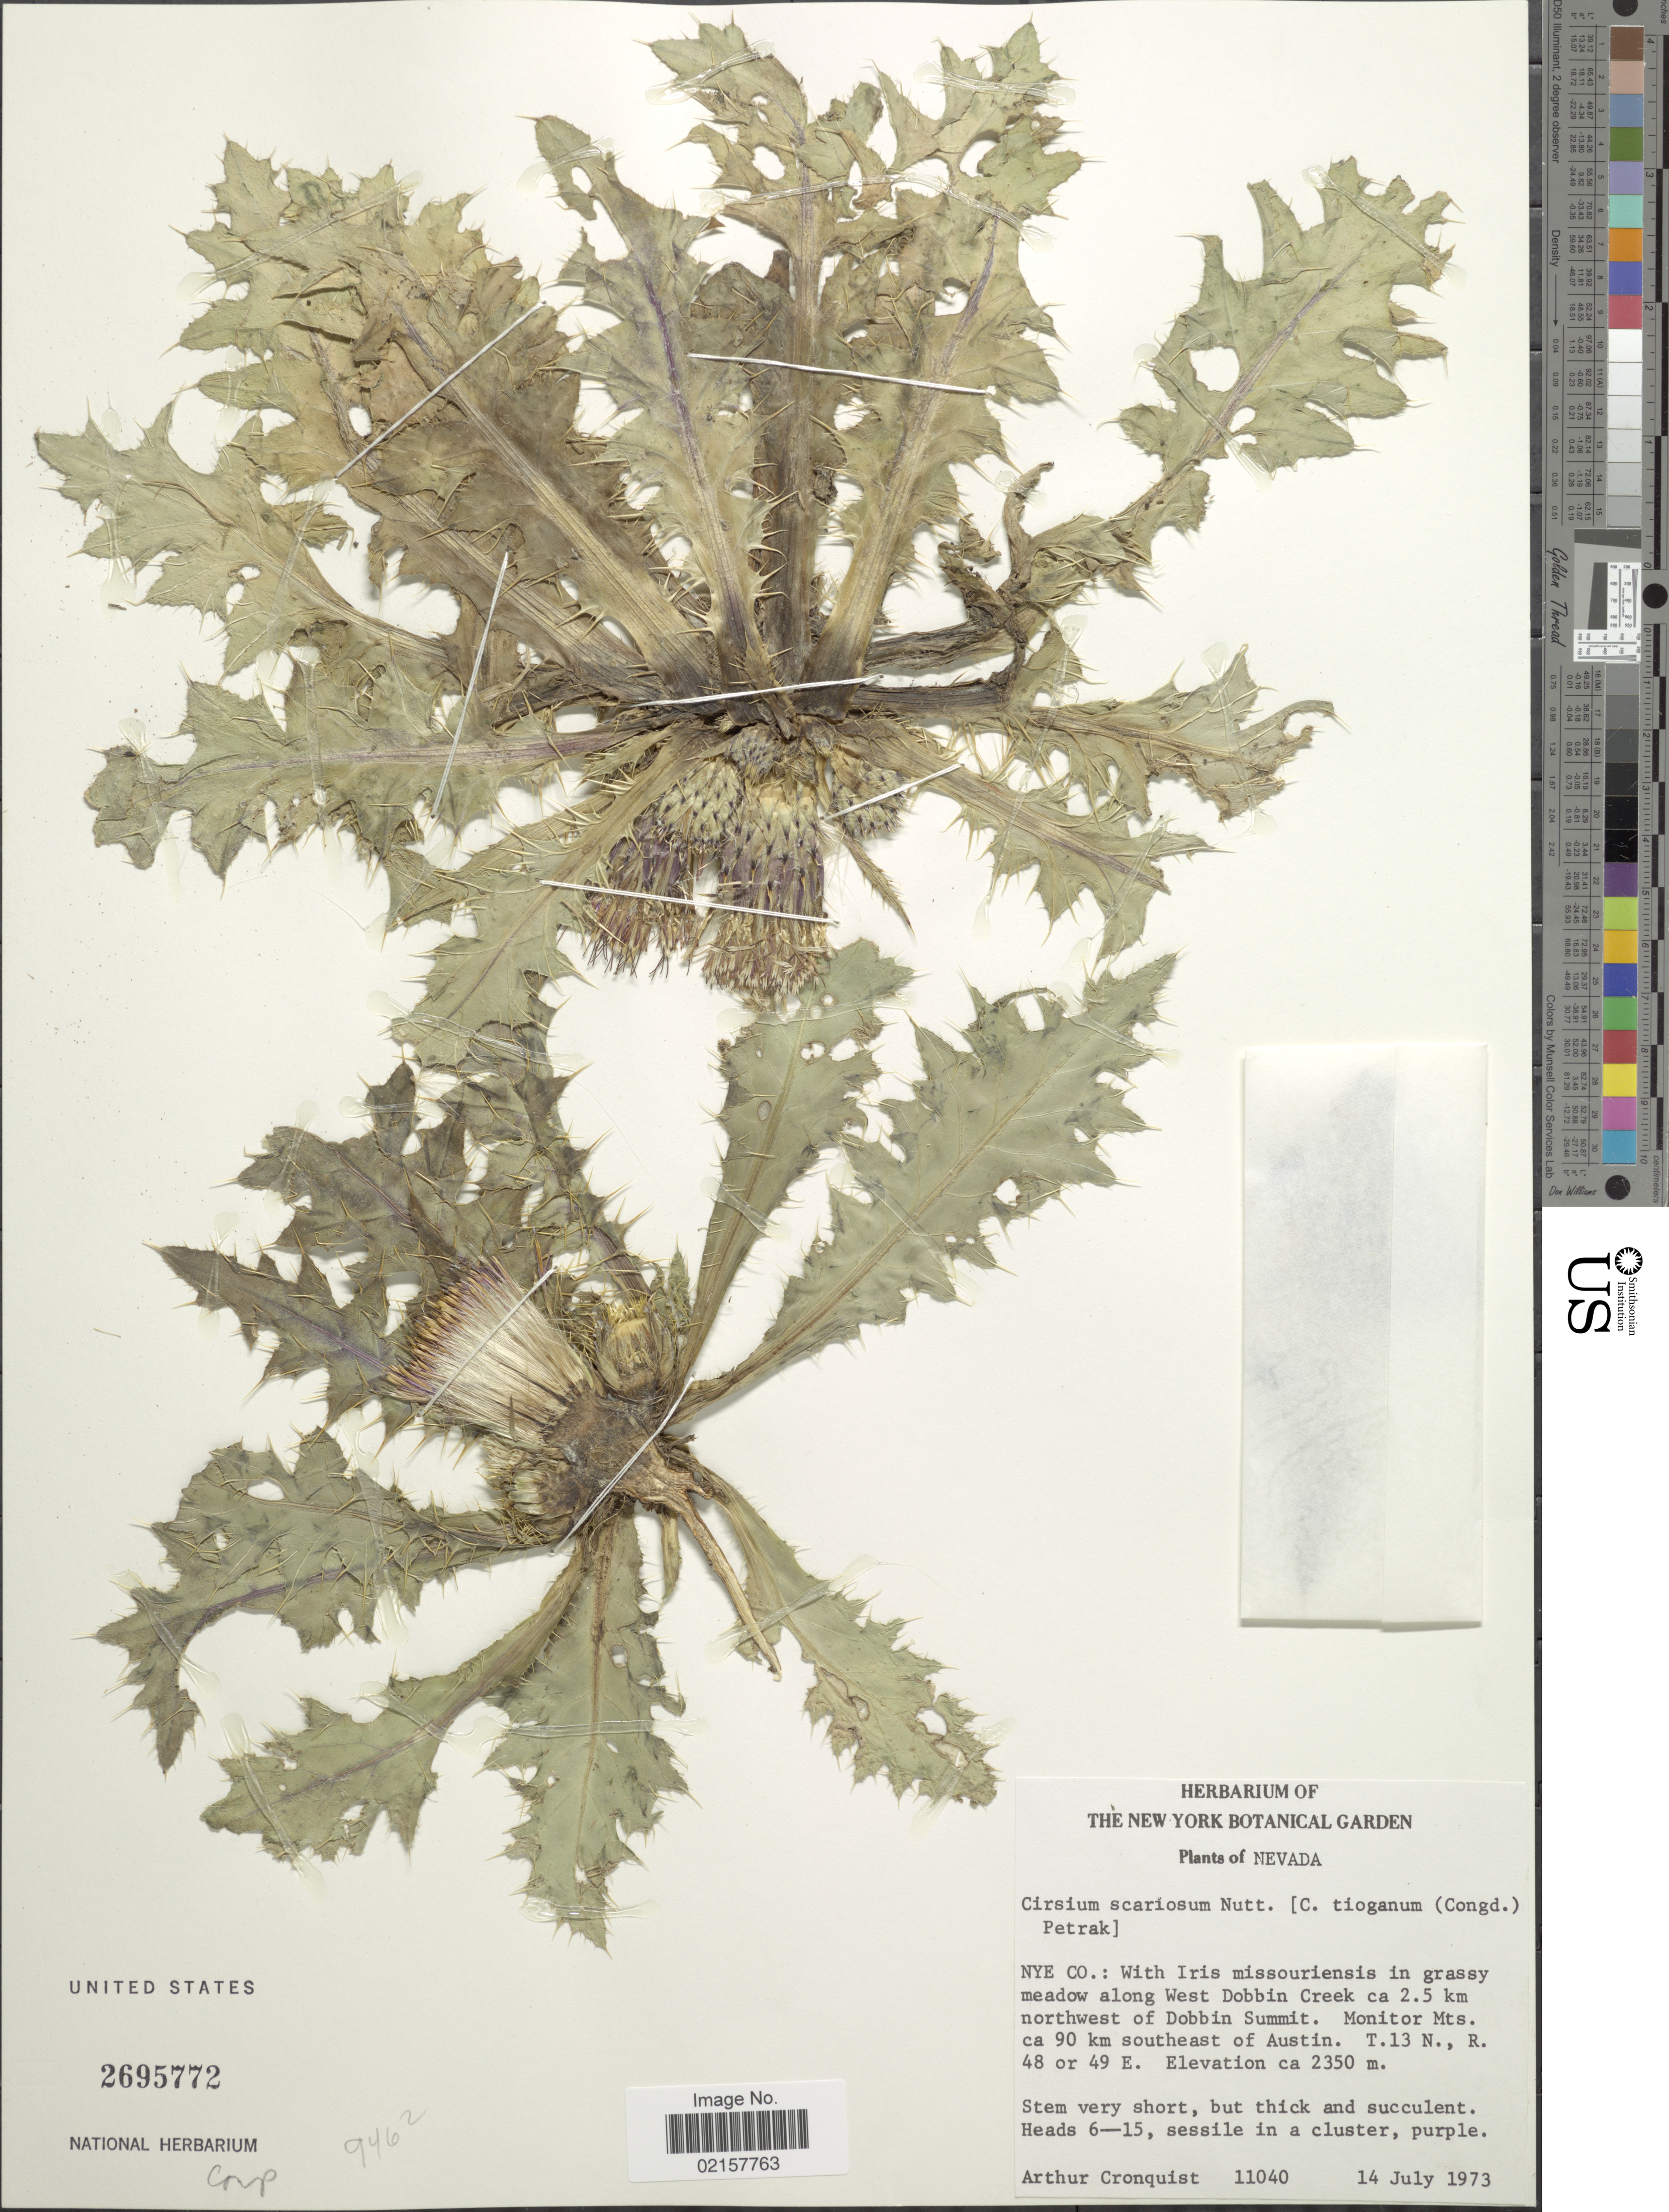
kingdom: Plantae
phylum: Tracheophyta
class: Magnoliopsida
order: Asterales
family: Asteraceae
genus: Cirsium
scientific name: Cirsium scariosum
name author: Nutt.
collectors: A. J. Cronquist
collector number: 11040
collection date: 1973-07-14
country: United States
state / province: Nevada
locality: NYE Co.: along West Dobbin Creek ca 2.5 km northwest of Dobbin Summit, Monitor Mts. ca 90 km southeast of Austin, T.13 N., R. 48 or 49 E.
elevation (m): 2350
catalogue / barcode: US 2695772